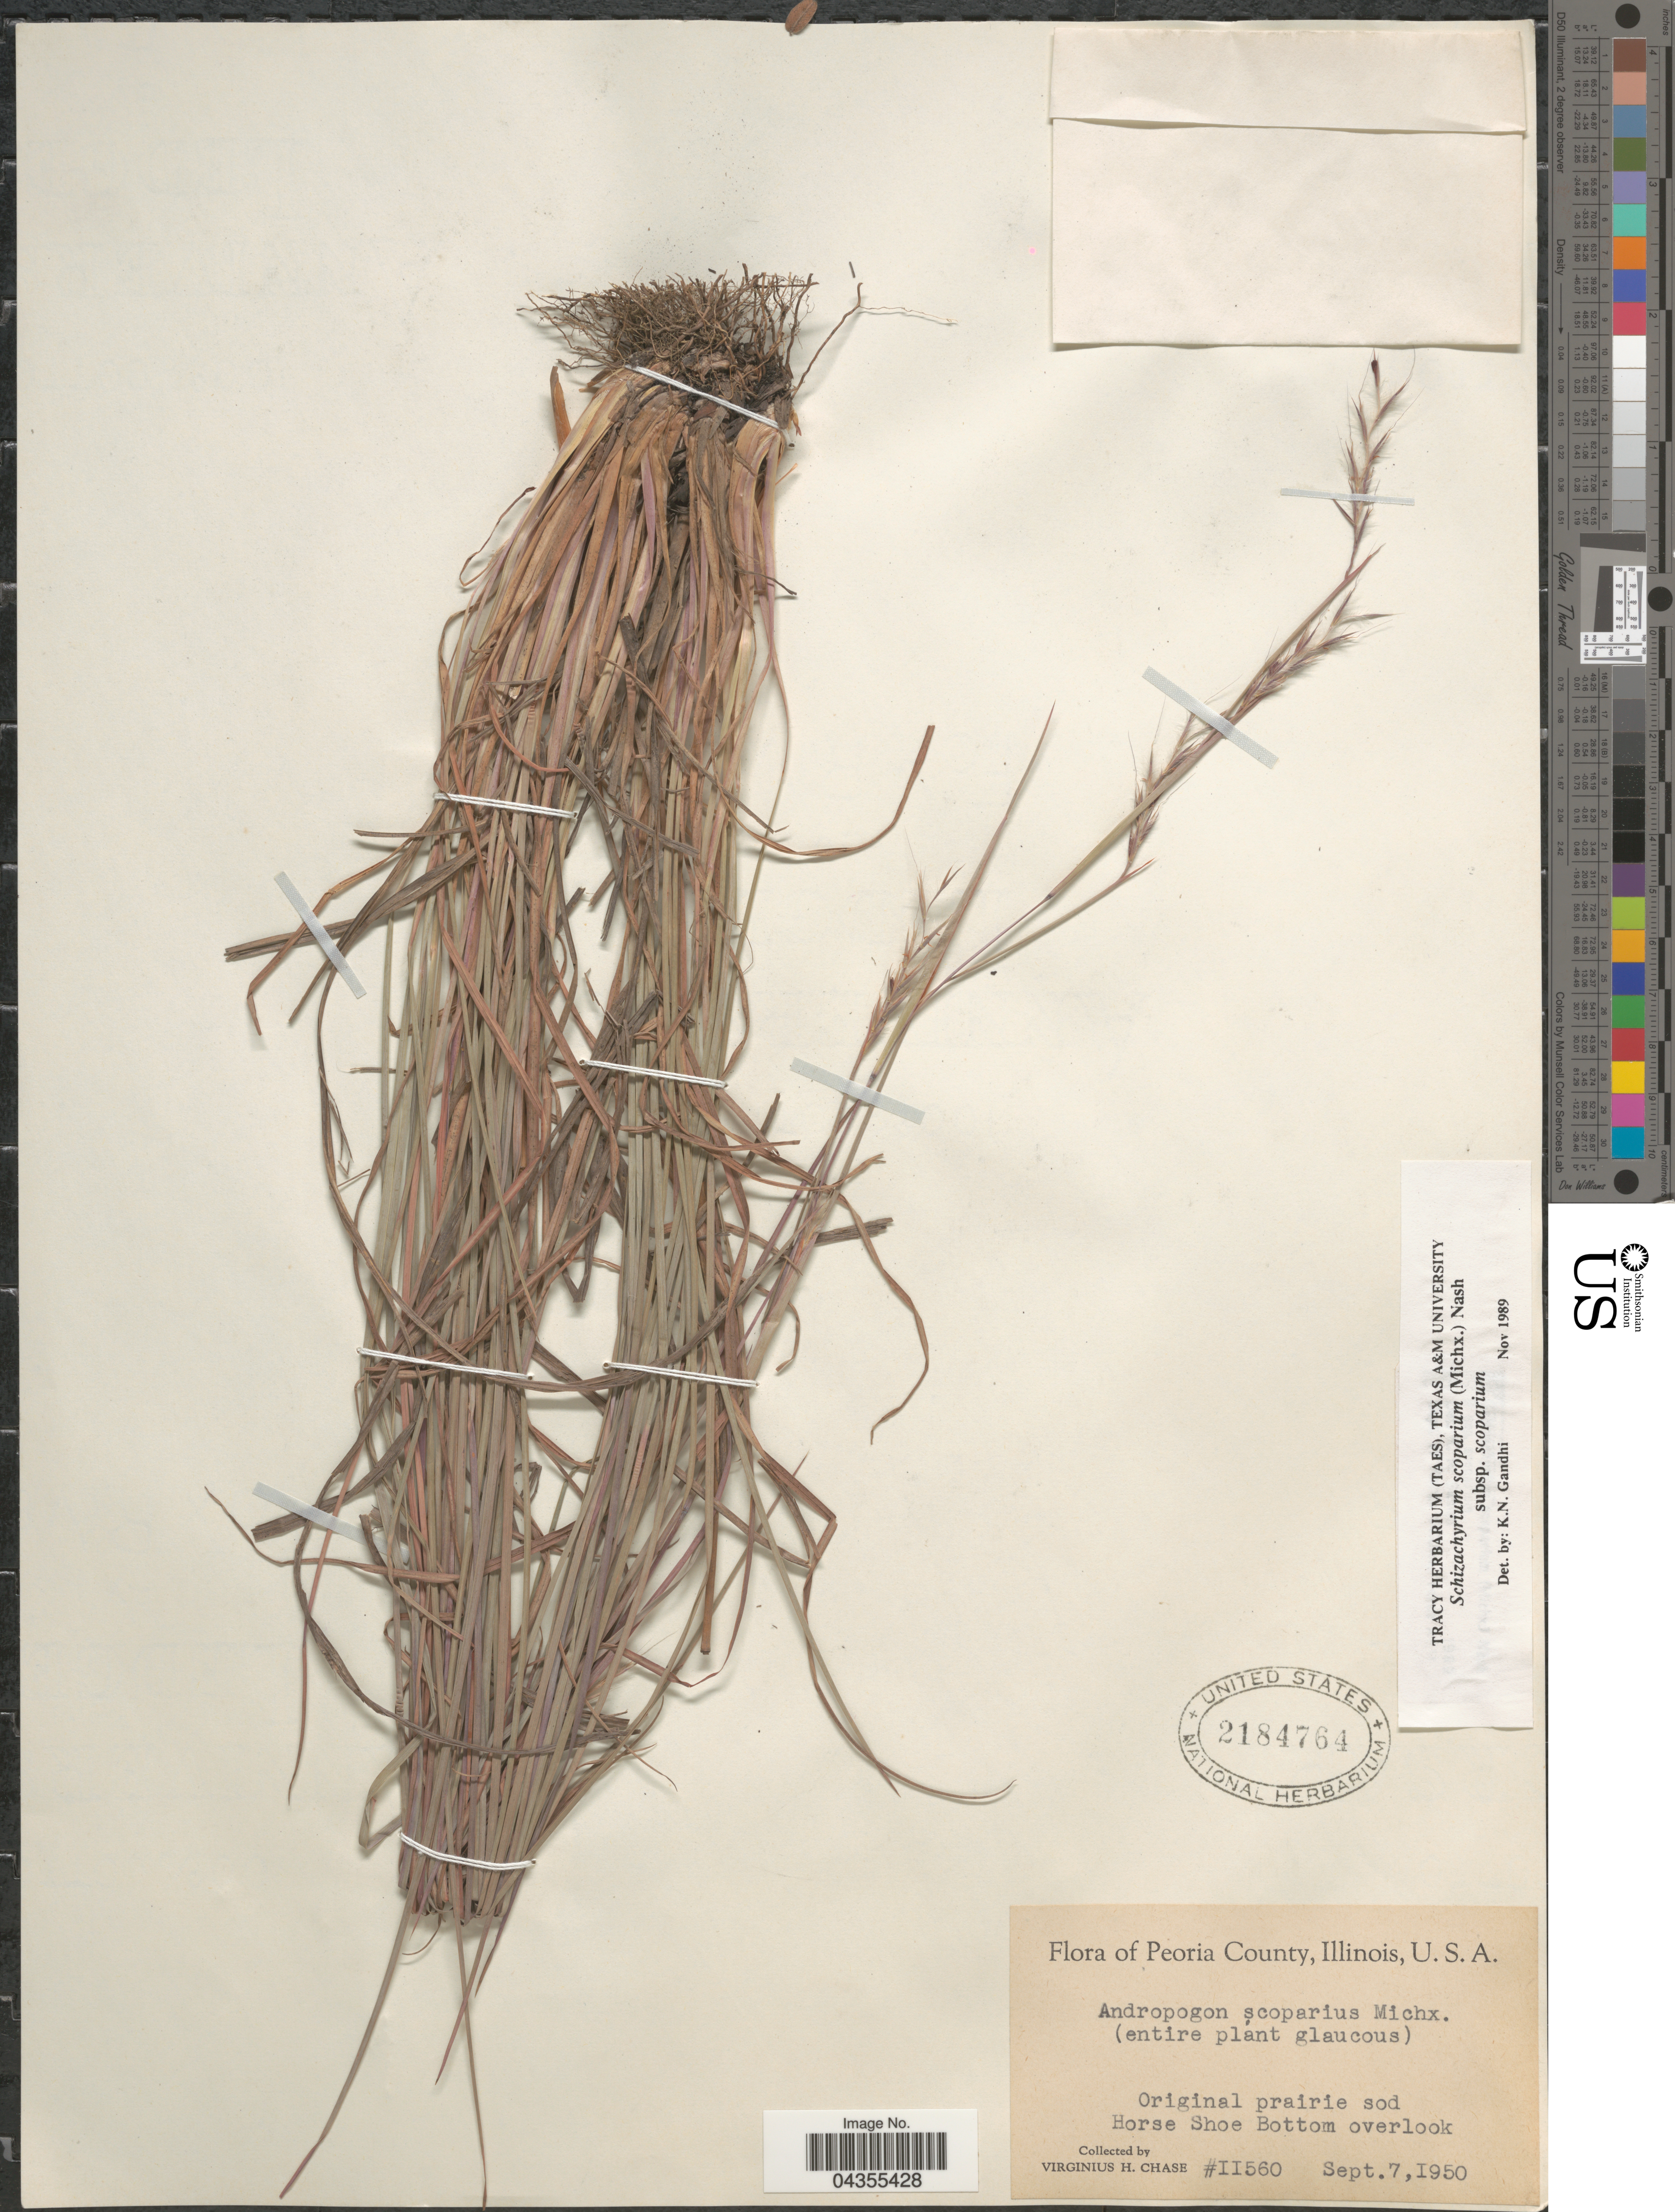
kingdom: Plantae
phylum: Tracheophyta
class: Liliopsida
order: Poales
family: Poaceae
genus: Schizachyrium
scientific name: Schizachyrium scoparium var. scoparium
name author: (Michx.) Nash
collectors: V. H. Chase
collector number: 11560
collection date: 1950-09-07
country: United States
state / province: Illinois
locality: Peoria County. Original prairie sod Horse Shoe Bottom overlook.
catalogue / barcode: US 2184764